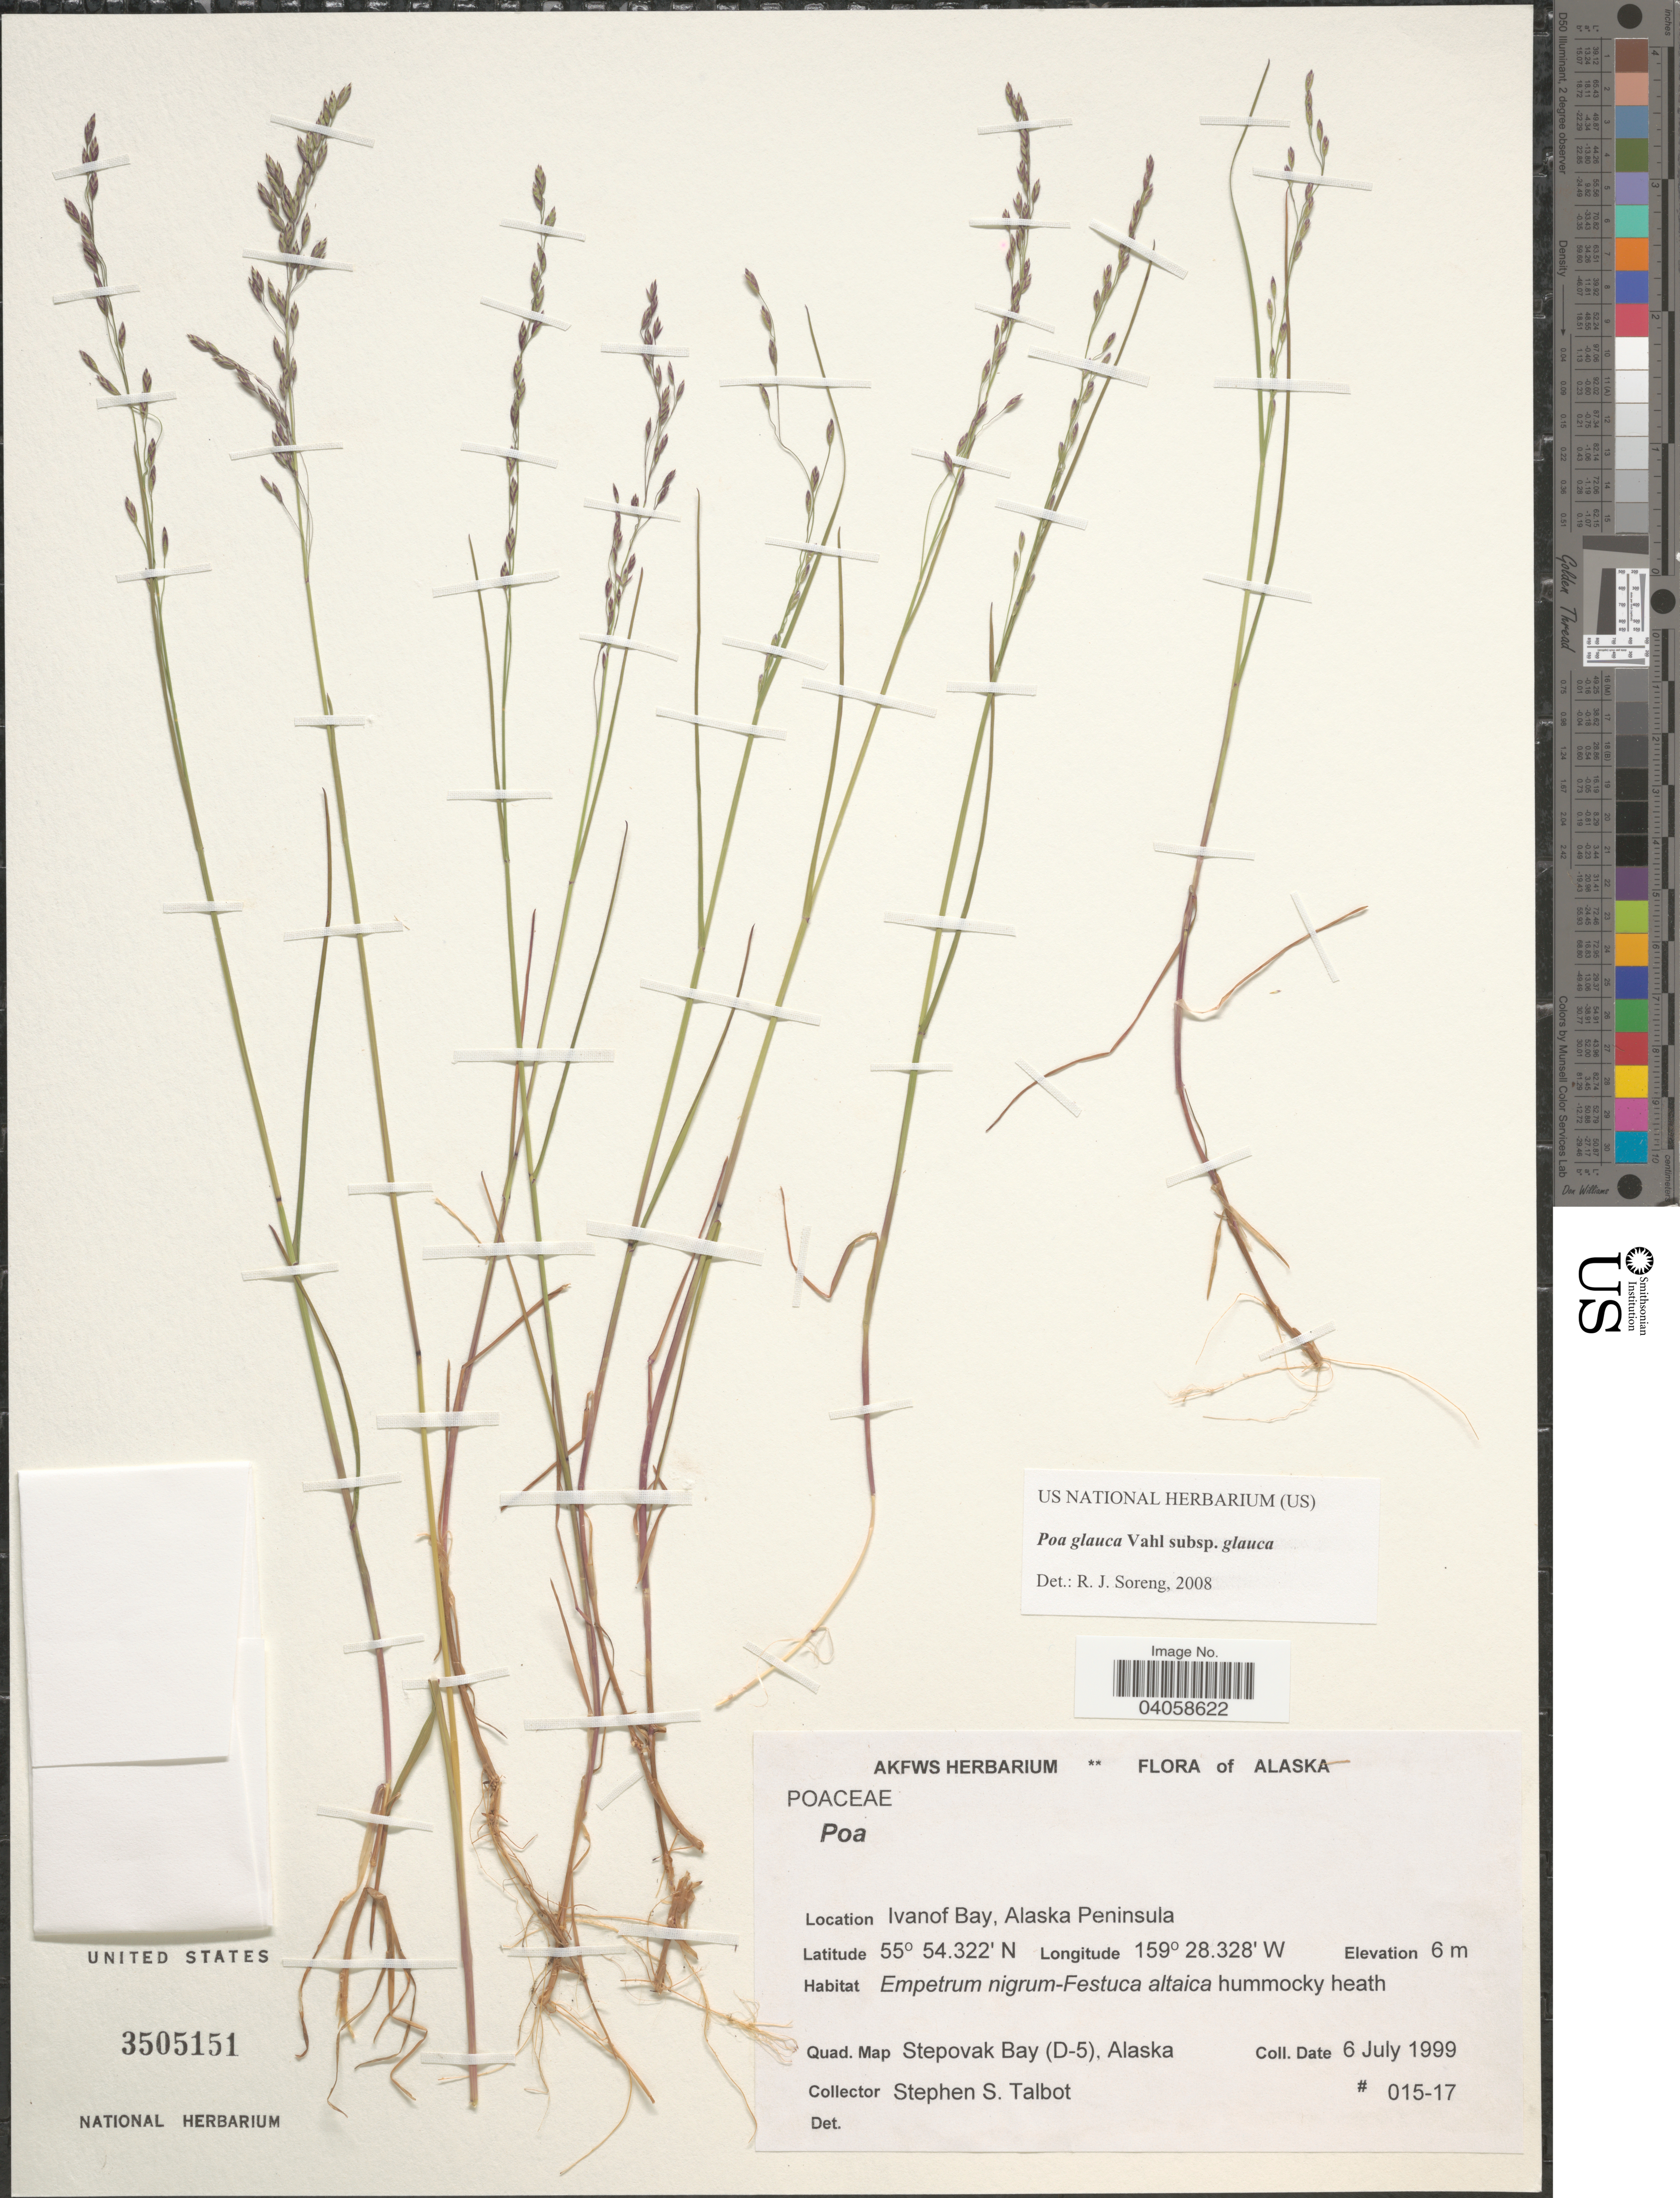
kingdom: Plantae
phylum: Tracheophyta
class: Liliopsida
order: Poales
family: Poaceae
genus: Poa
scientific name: Poa glauca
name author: Vahl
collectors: S. S. Talbot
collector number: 015-17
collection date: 1999-07-06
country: United States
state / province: Alaska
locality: Ivanof Bay, Alaska Peninsula. Quad. Map Stepovak Bay (D-5).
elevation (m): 6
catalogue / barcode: US 3505151